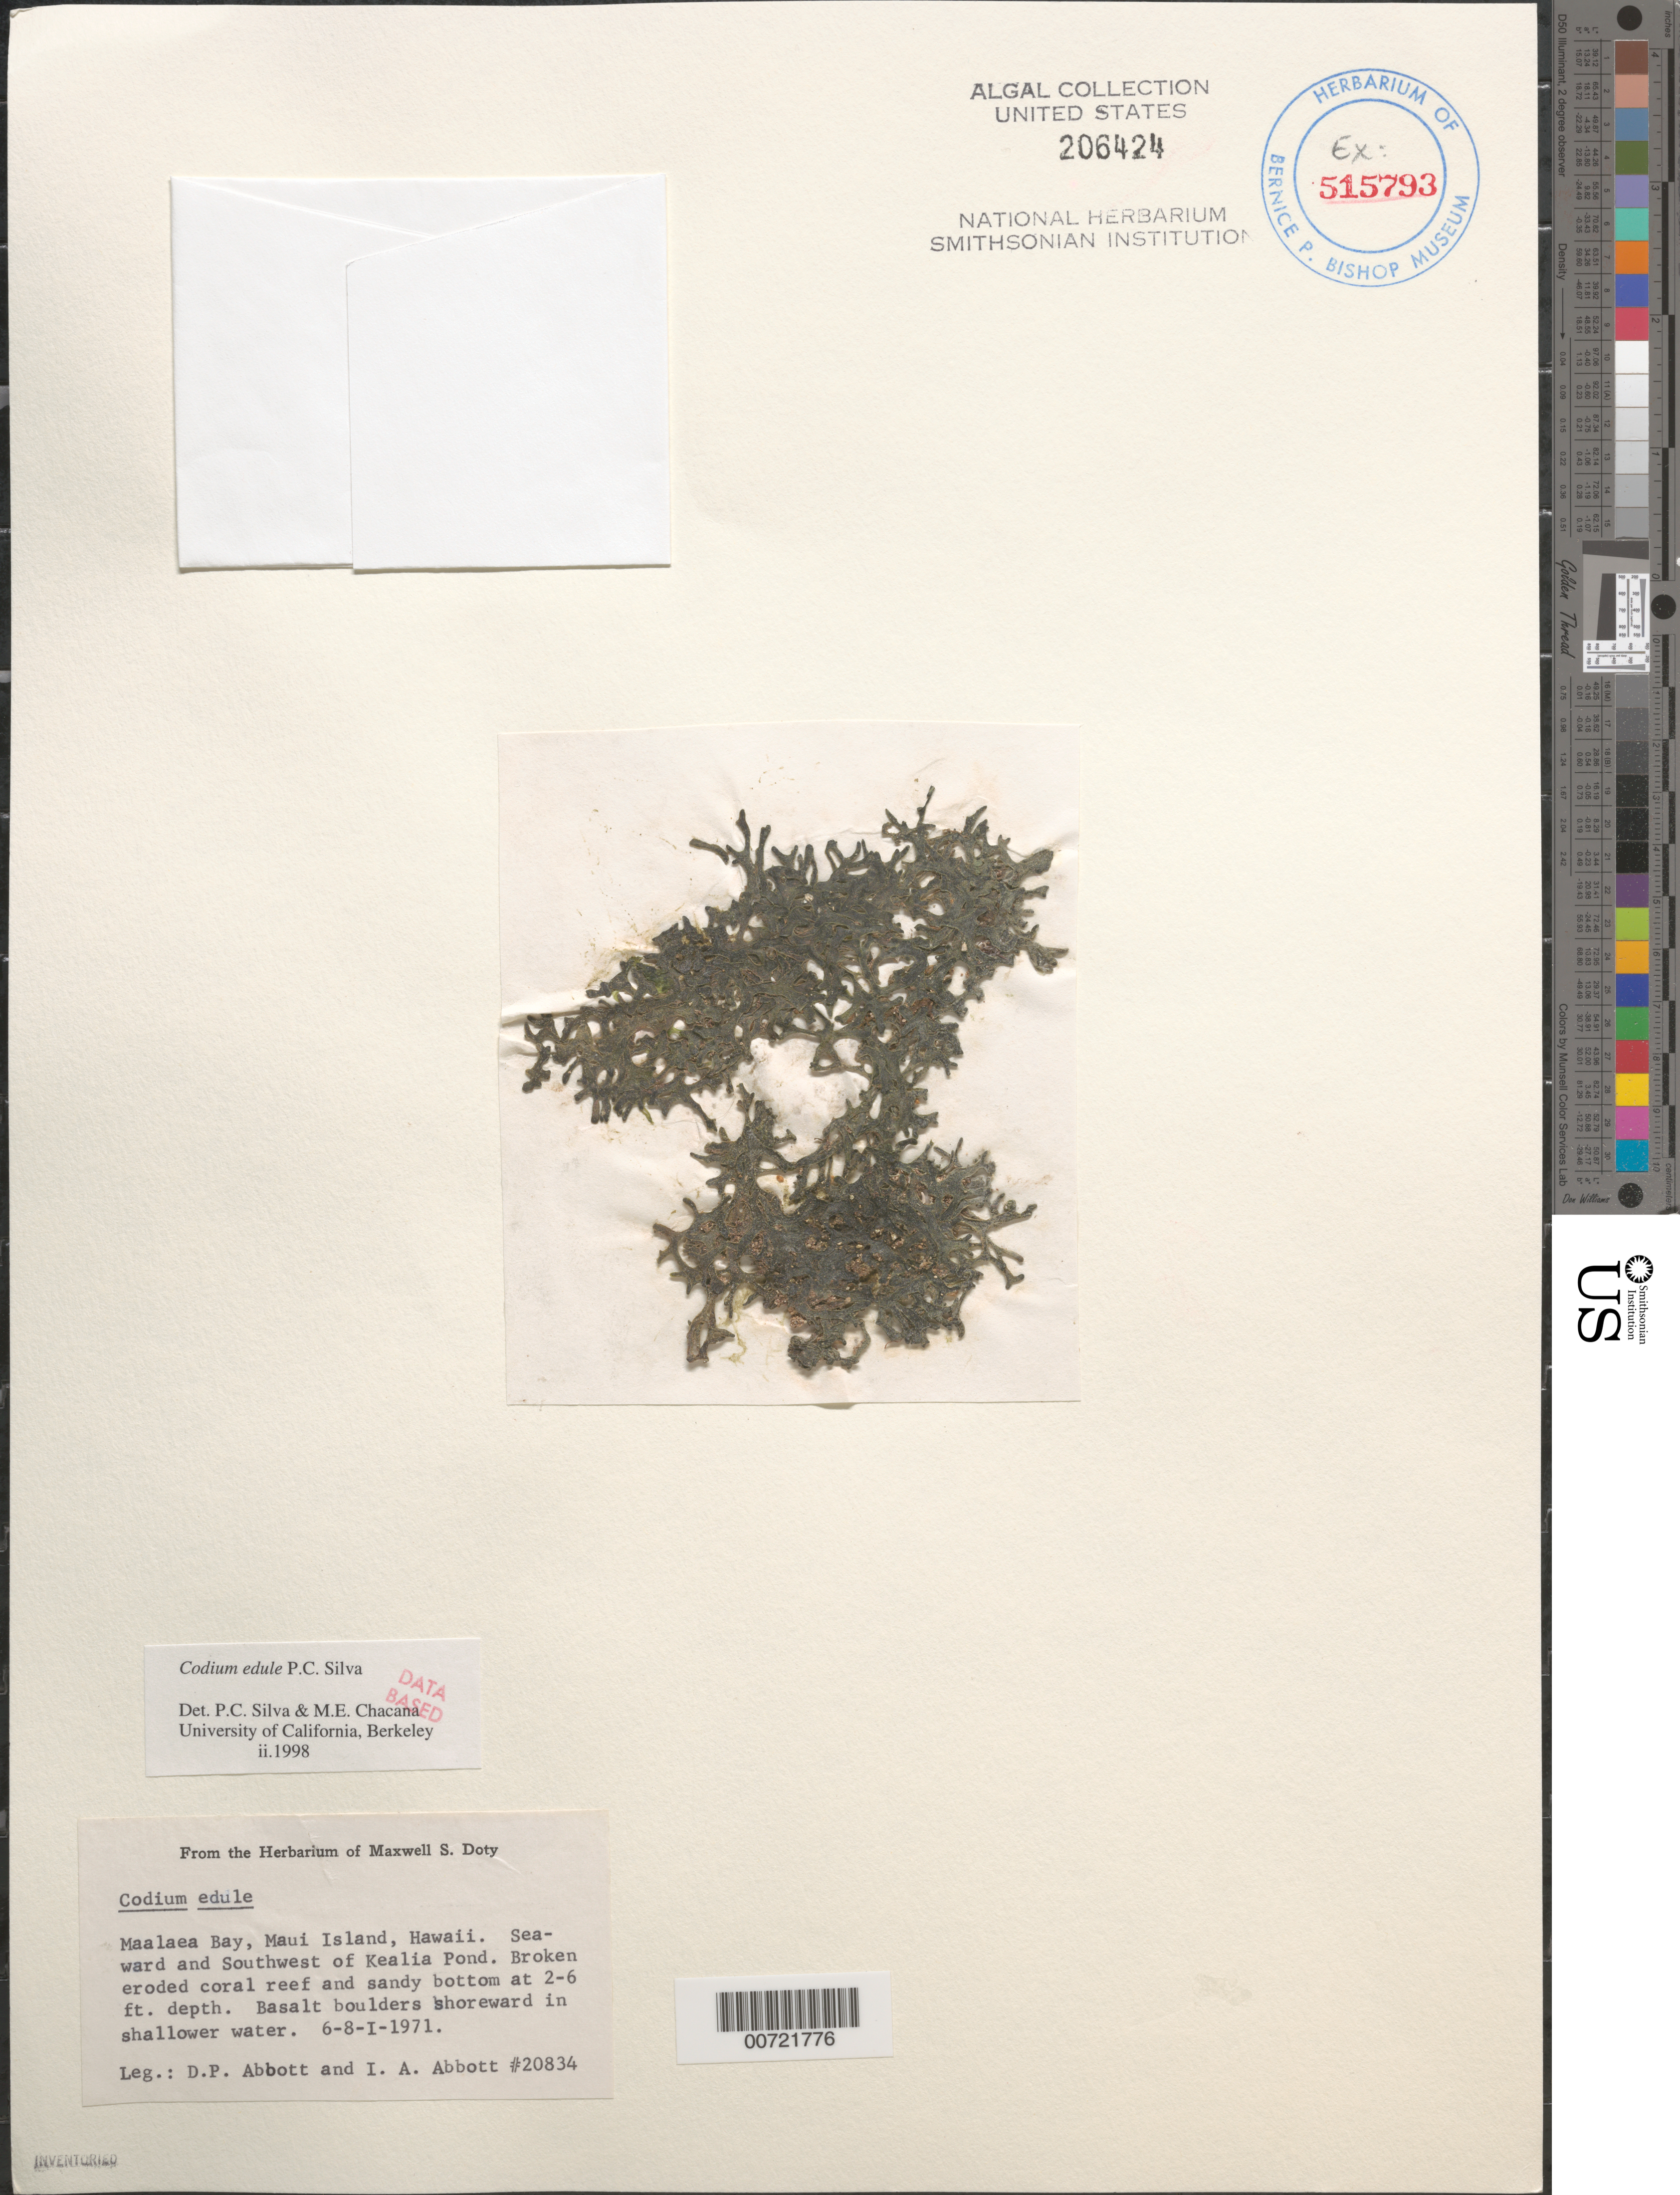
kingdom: Plantae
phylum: Chlorophyta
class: Ulvophyceae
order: Bryopsidales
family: Codiaceae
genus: Codium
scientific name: Codium edule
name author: P.C. Silva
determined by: Pedroche, F. F.; Silva, P. C.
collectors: D. P. Abbott & I. A. Abbott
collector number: IAA 20834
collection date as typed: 06 Jan 1971 to 8 Jan 1971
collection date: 1971-01-06/1971-01-08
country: United States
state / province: Hawaii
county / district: Maui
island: Maui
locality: Maalaea Bay, seaward and southwest of Kealia Pond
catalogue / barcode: US 206424